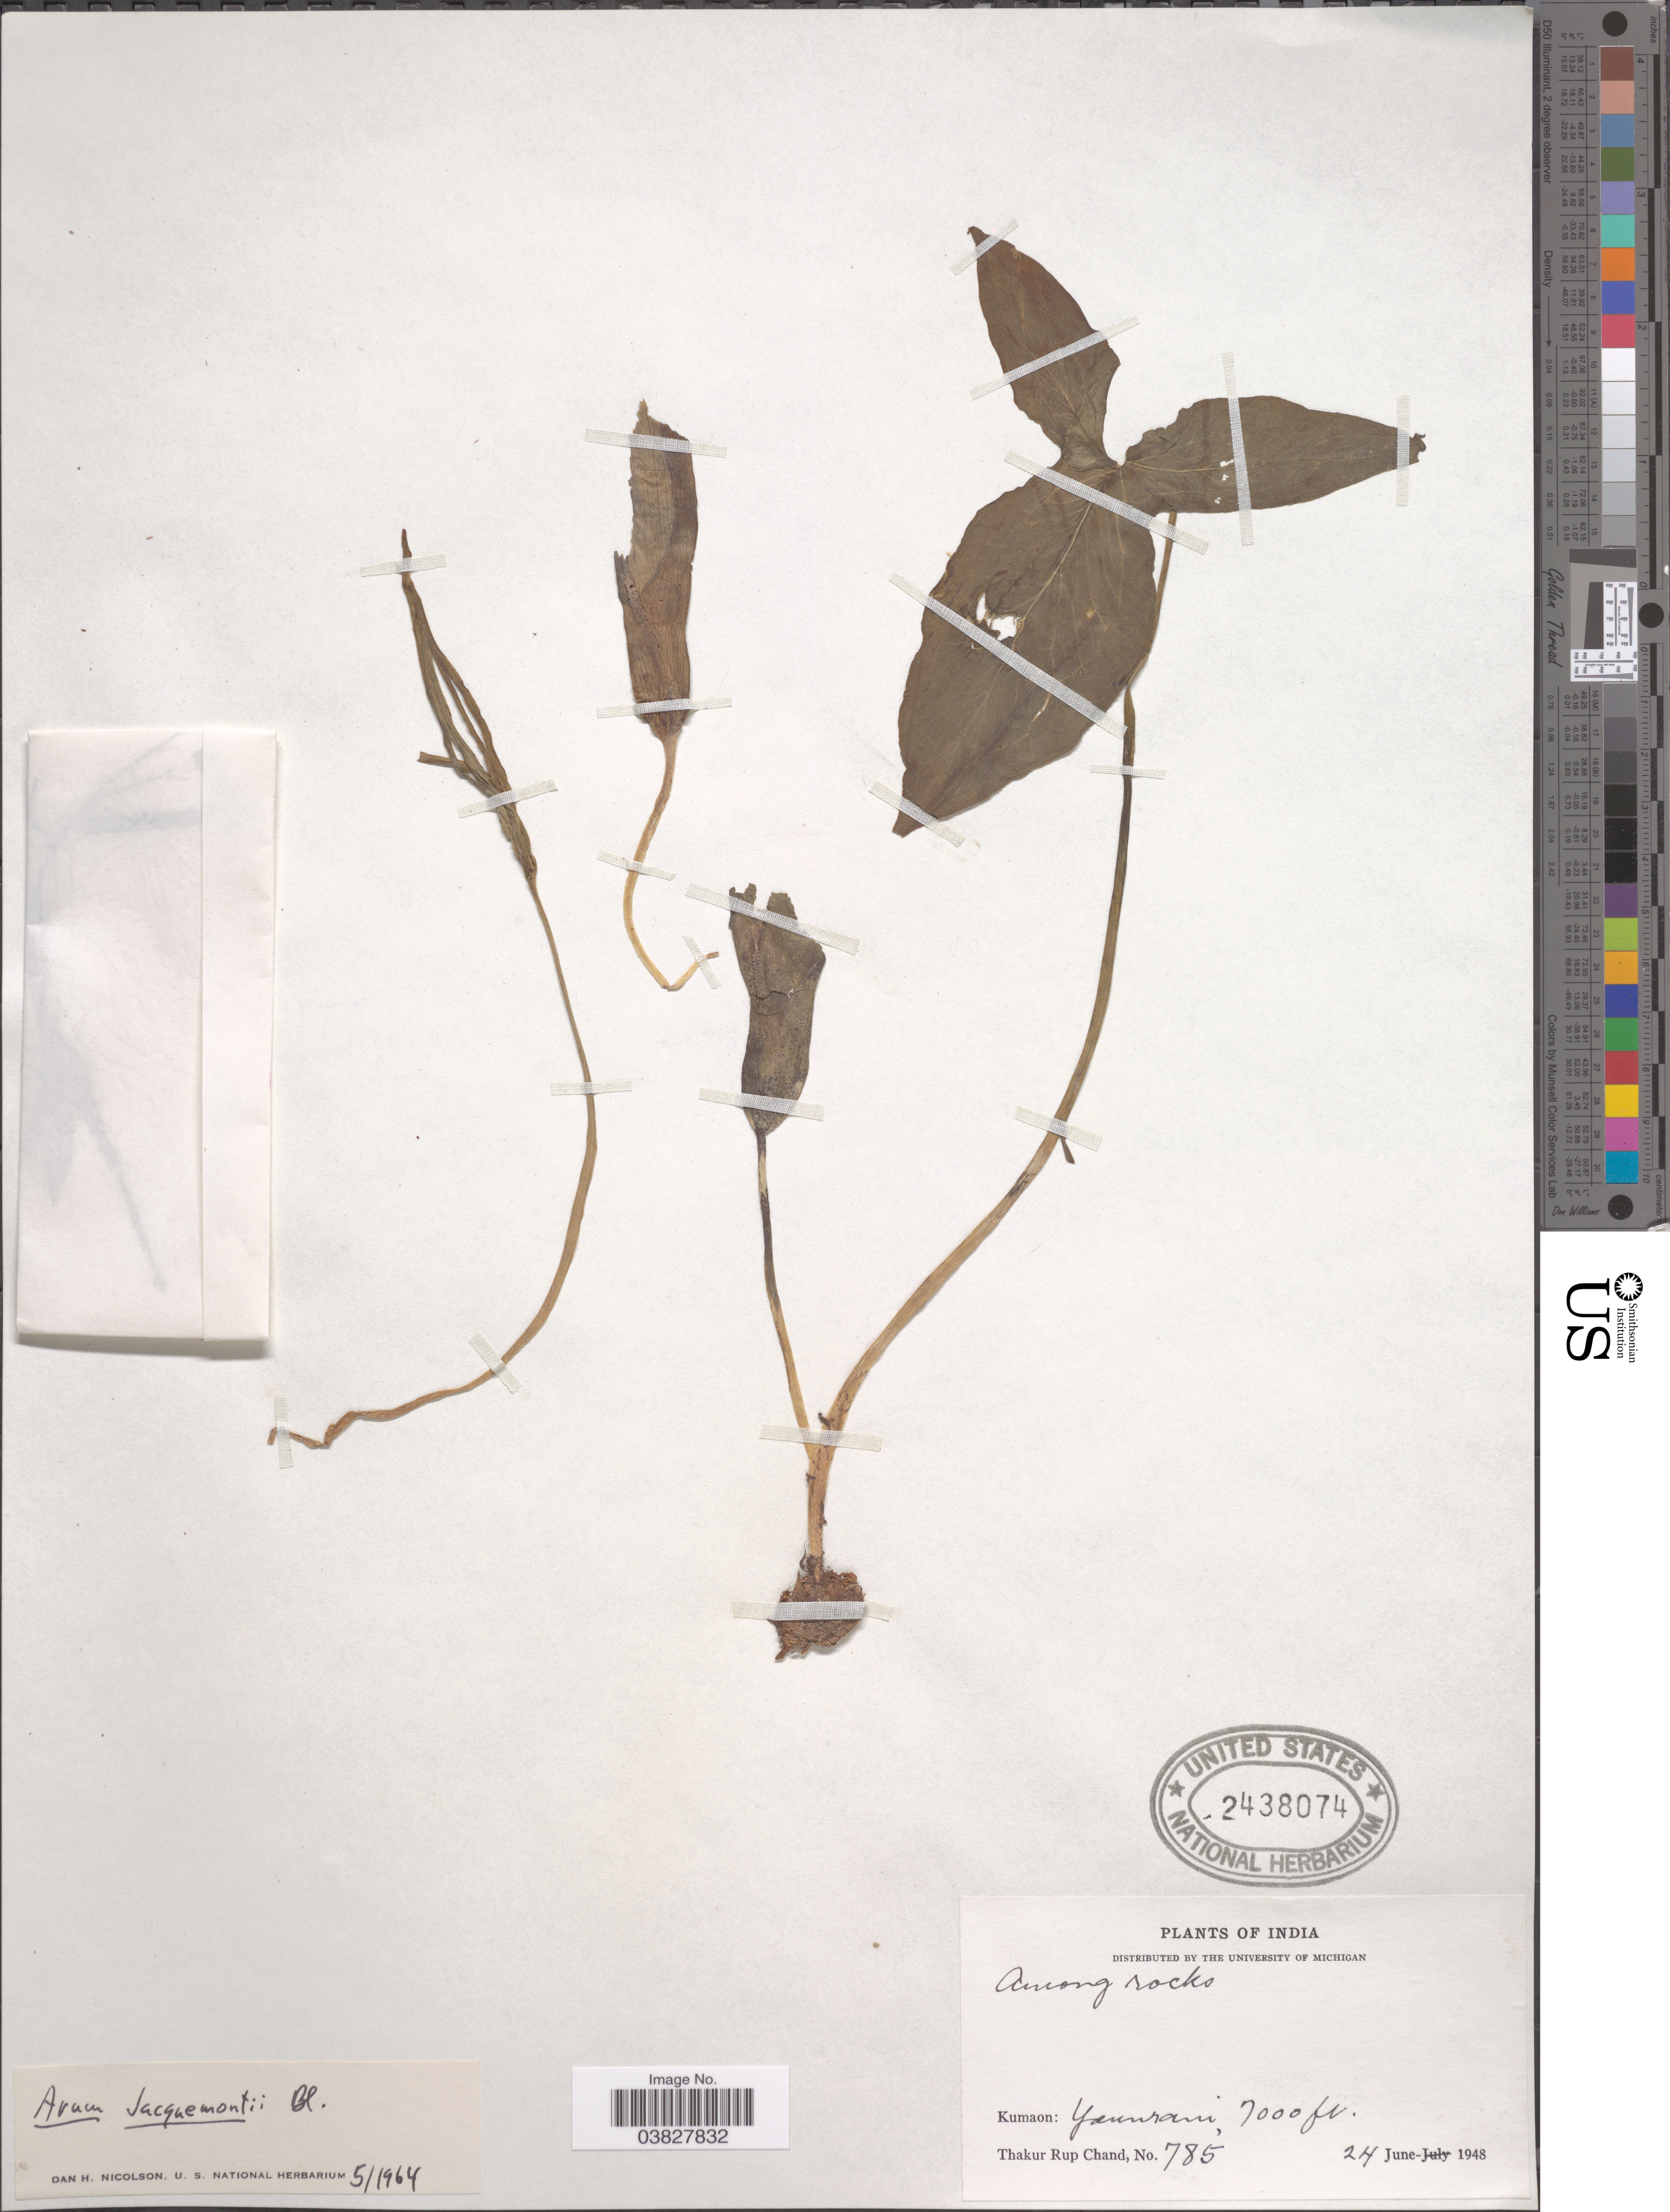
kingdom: Plantae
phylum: Tracheophyta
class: Liliopsida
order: Alismatales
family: Araceae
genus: Arum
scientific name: Arum jacquemontii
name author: Blume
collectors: T. R. Chand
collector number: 785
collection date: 1948-06-24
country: India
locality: Kumaon: Yanurani [interpreted].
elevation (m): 2134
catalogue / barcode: US 2438074